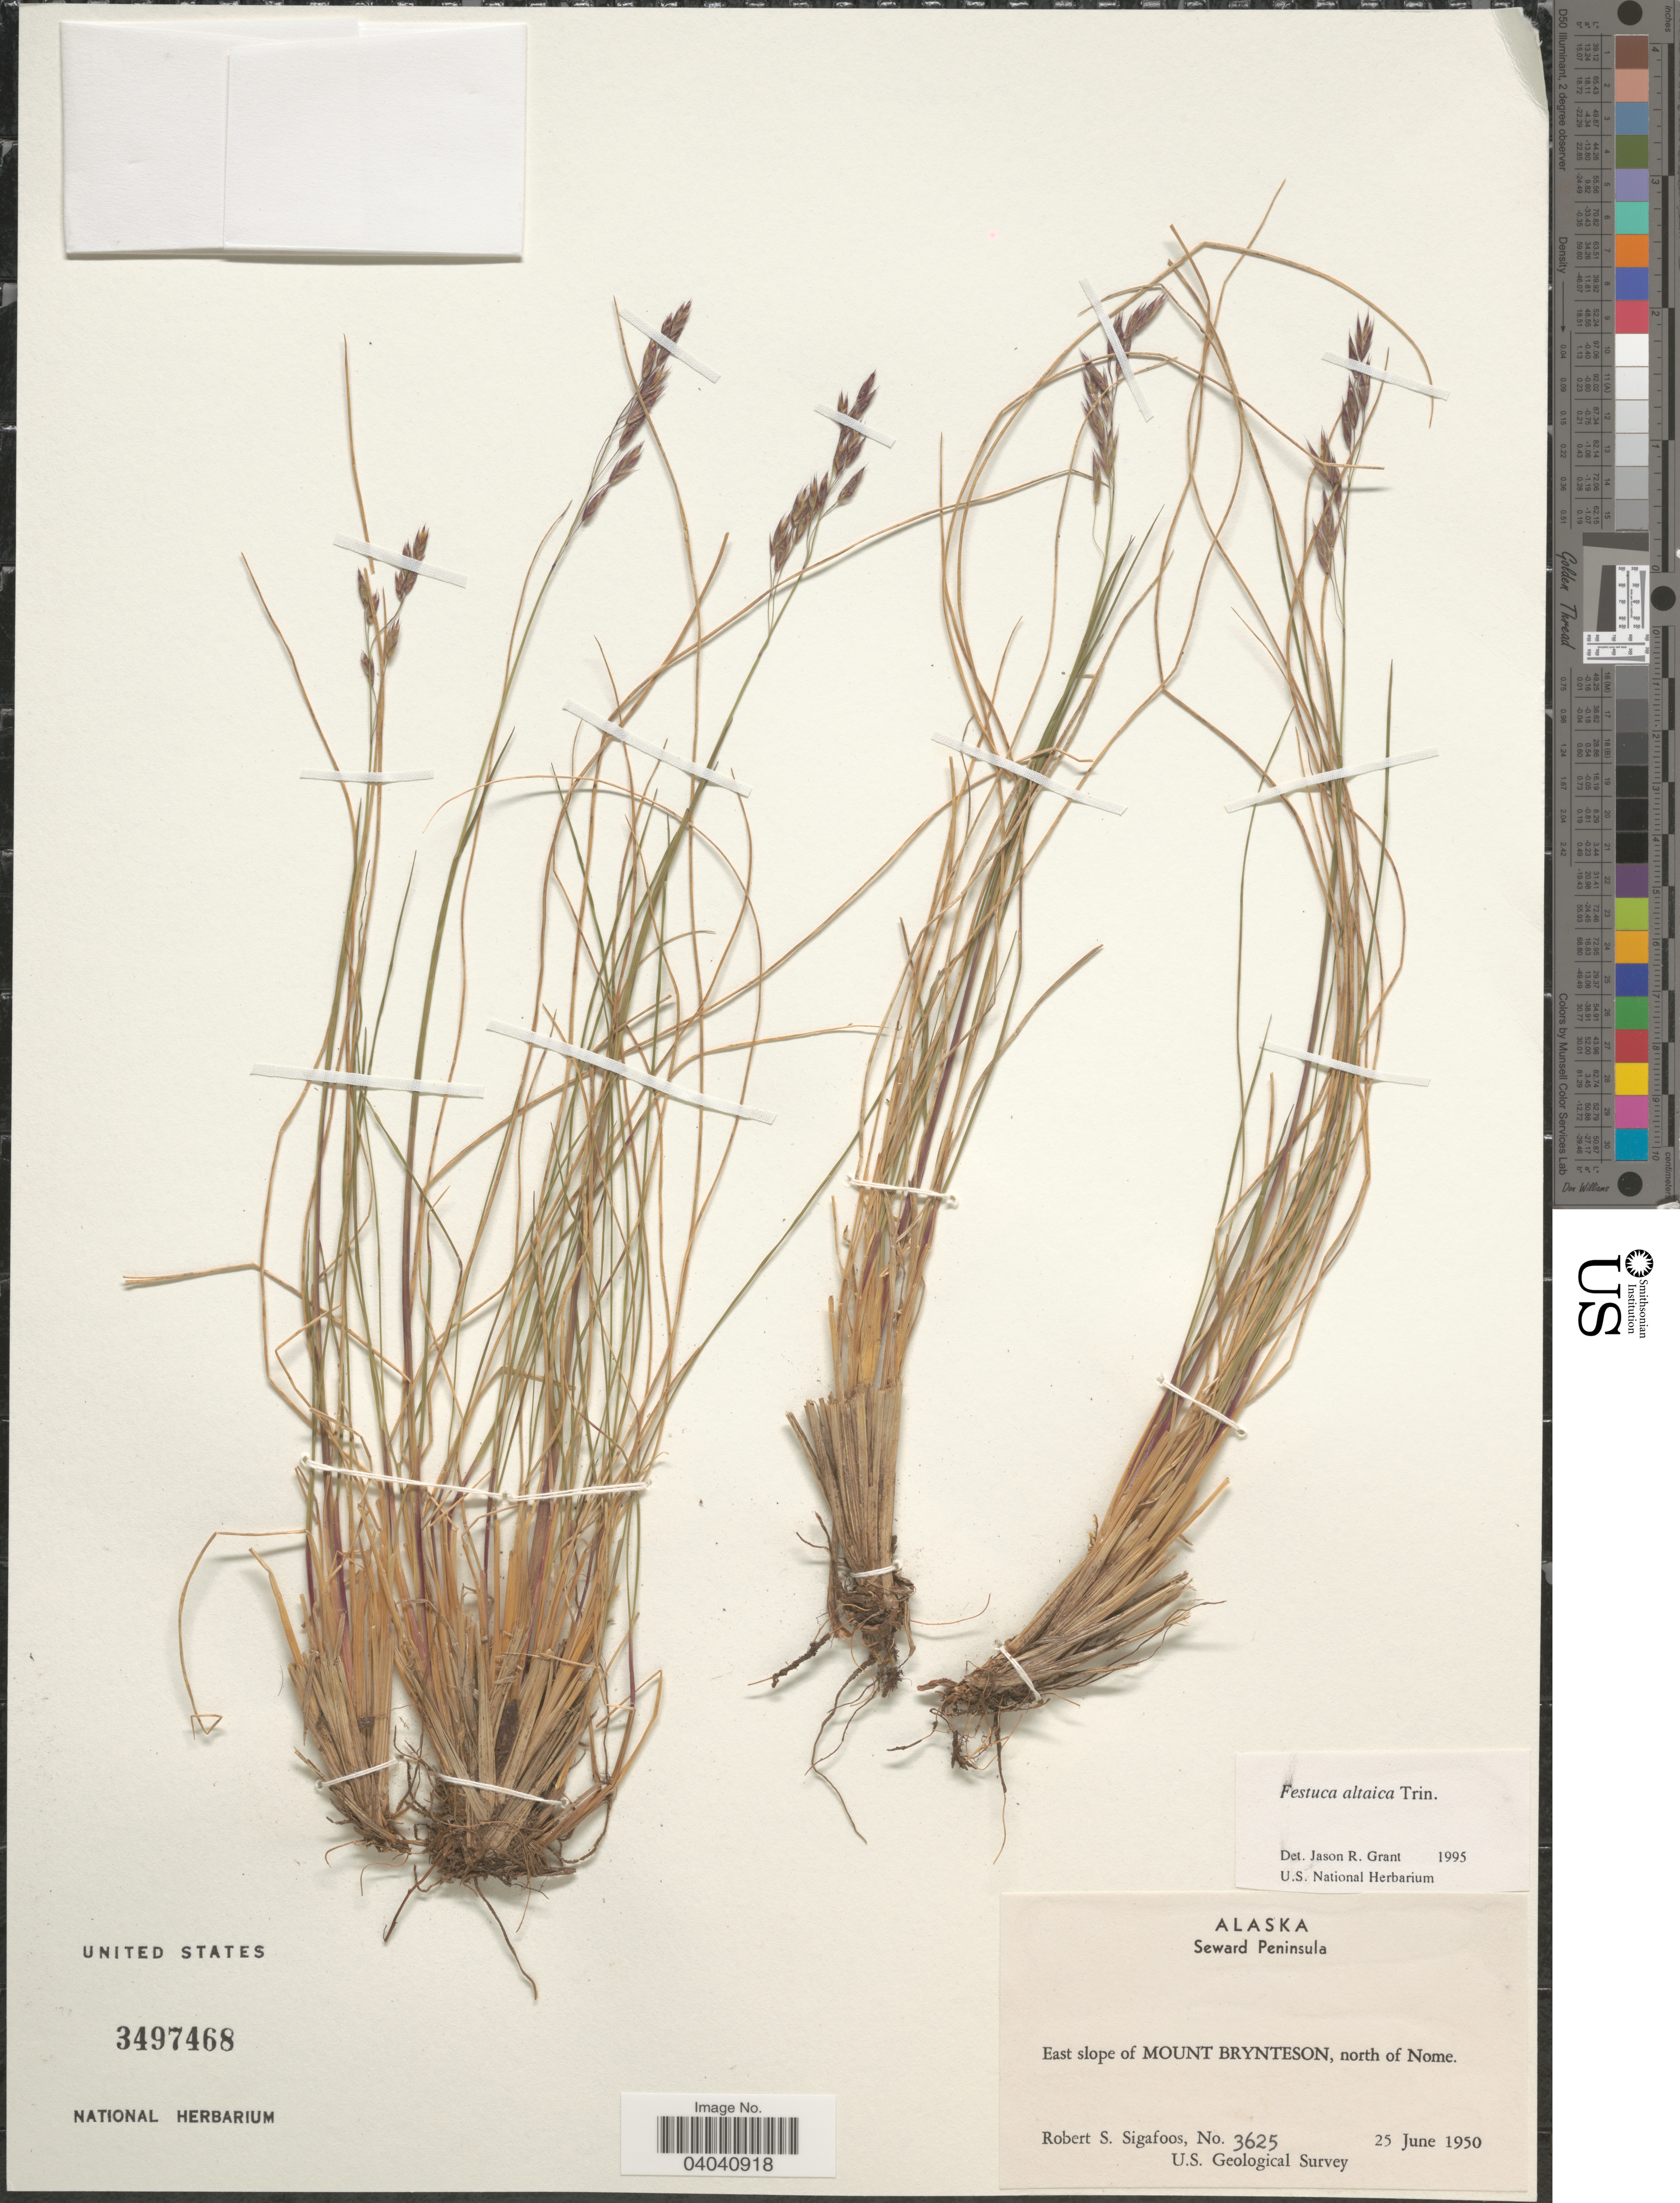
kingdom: Plantae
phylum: Tracheophyta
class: Liliopsida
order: Poales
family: Poaceae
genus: Festuca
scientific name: Festuca altaica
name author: Trin.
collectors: R. Sigafoos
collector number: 3625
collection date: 1950-06-25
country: United States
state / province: Alaska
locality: Seward Peninsula. East slope of Mount Brynteson, north of Nome.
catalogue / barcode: US 3497468